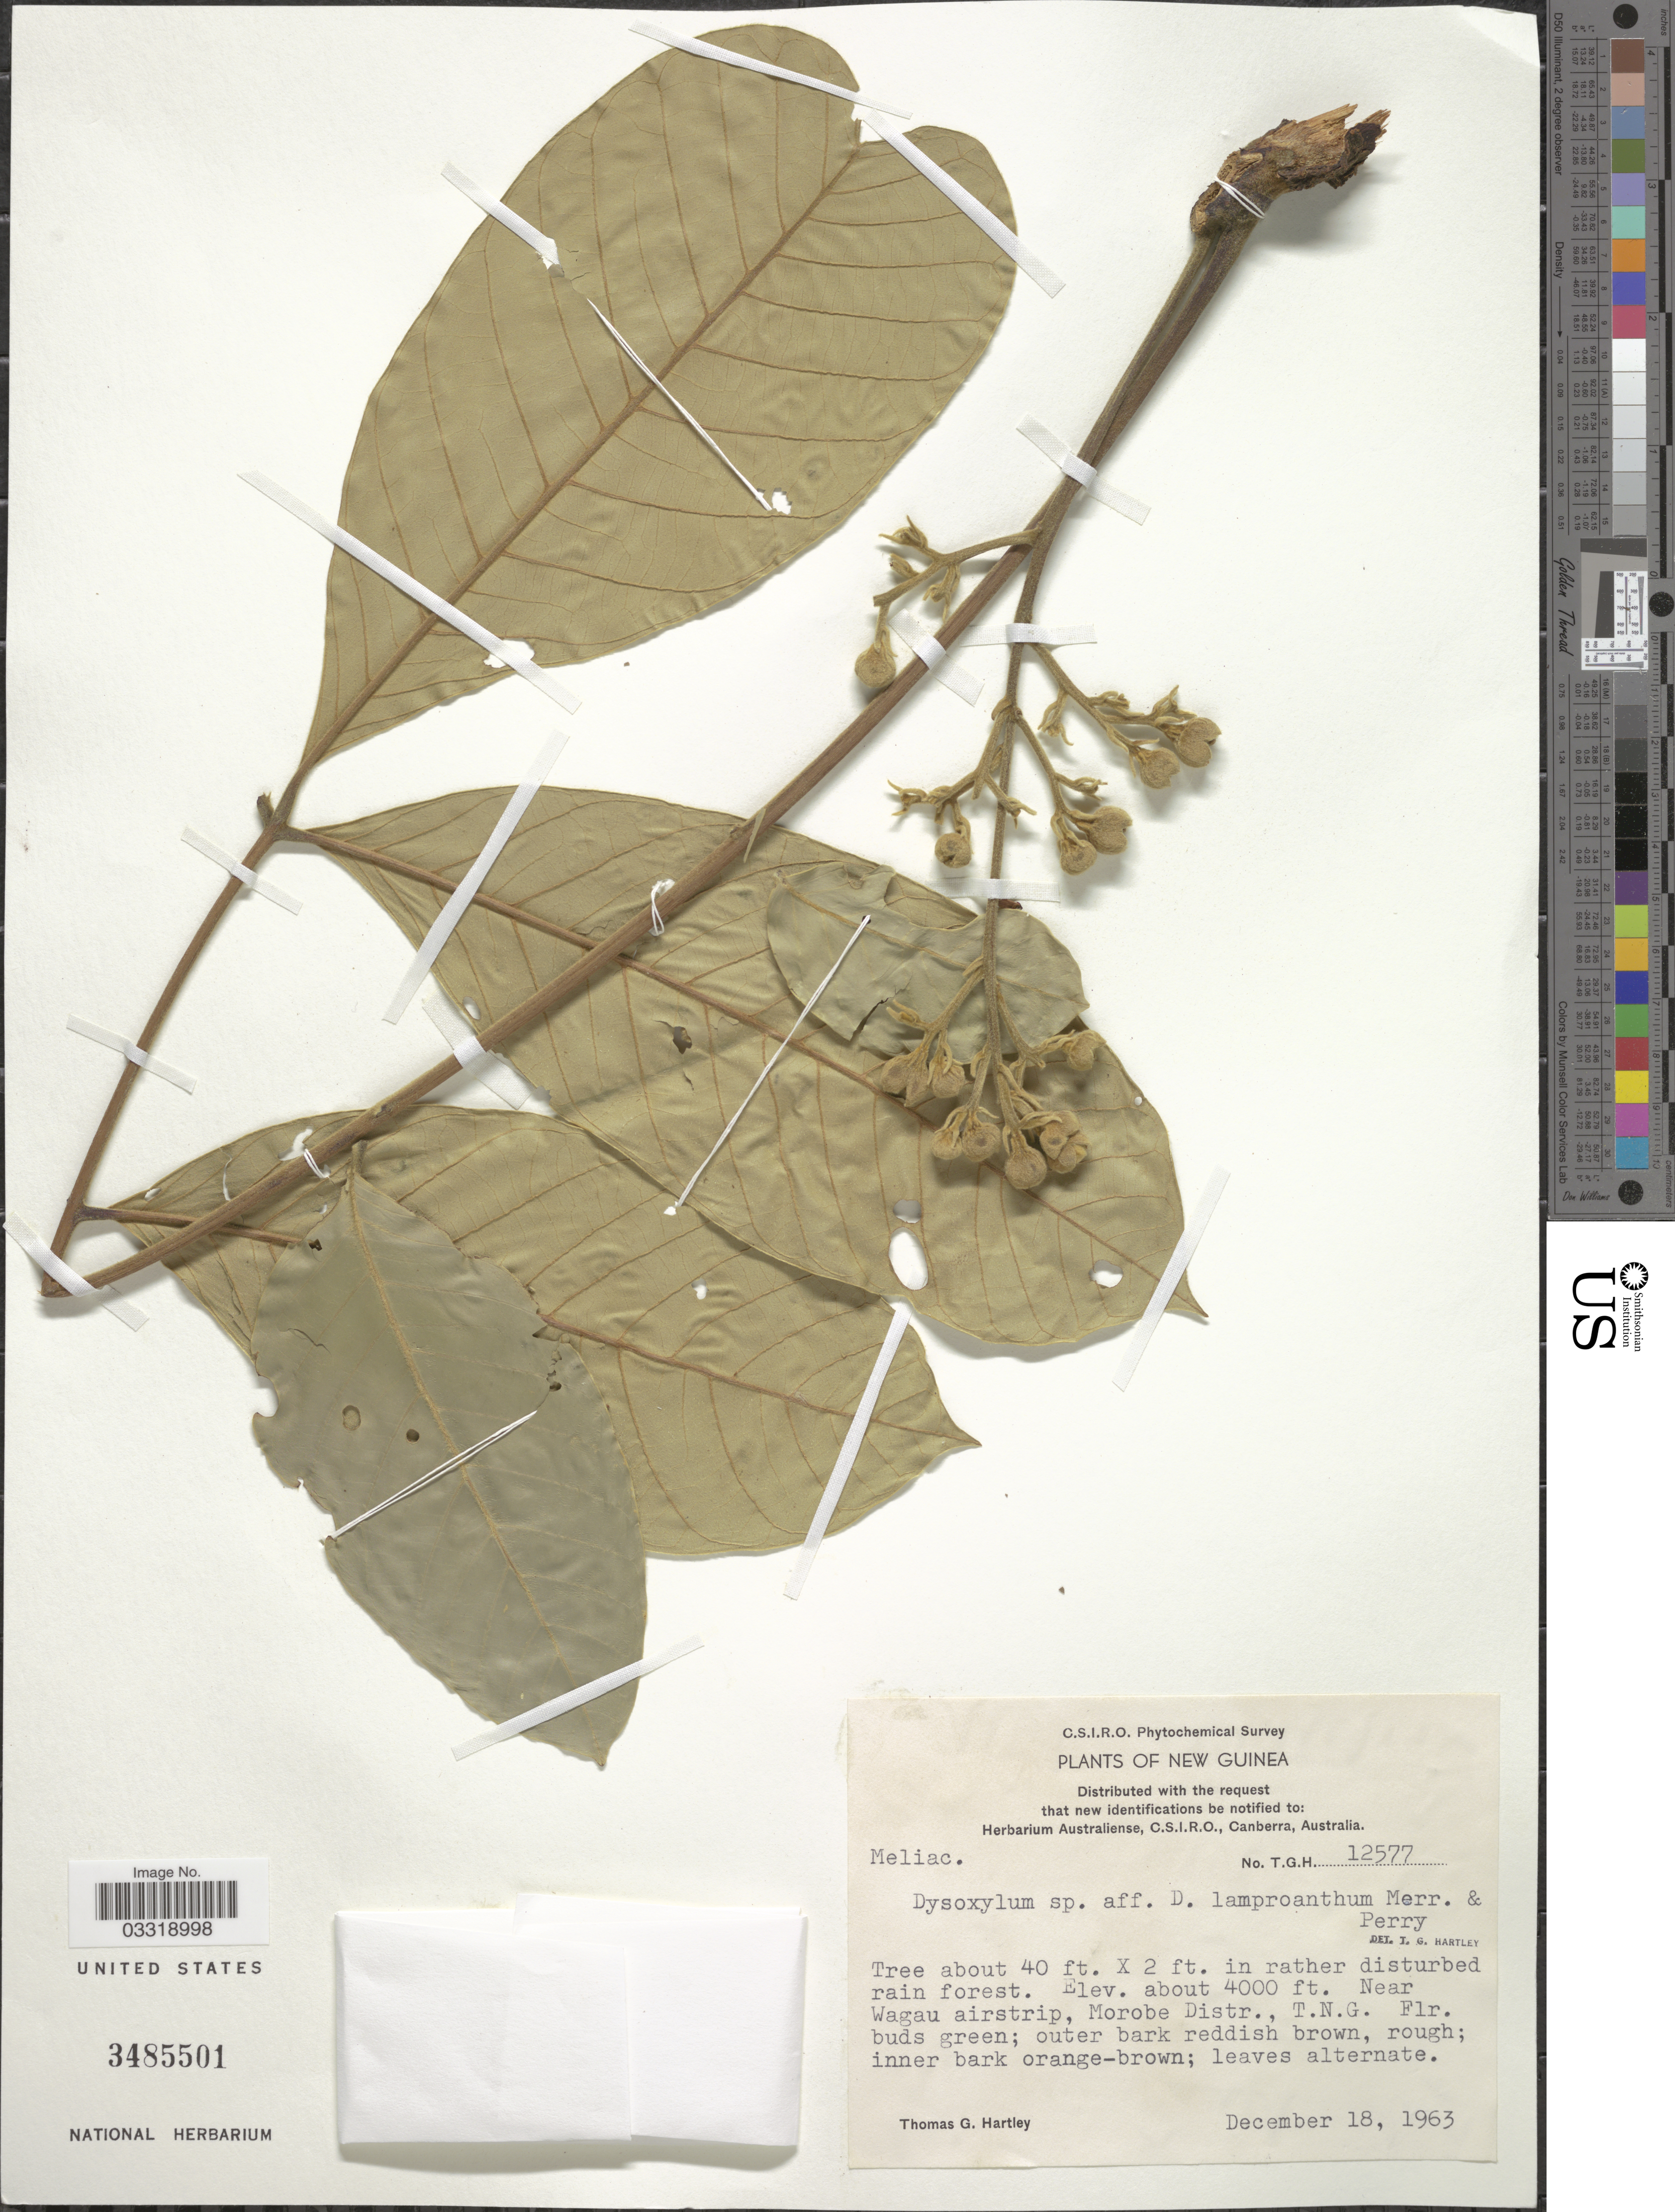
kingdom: Plantae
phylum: Tracheophyta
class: Magnoliopsida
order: Sapindales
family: Meliaceae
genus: Dysoxylum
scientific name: Dysoxylum latifolium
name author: Benth.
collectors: T. G. Hartley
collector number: TGH 12577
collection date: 1963-12-18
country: Papua New Guinea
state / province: Morobe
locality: New Guinea. Near Wagau airstrip, Morobe Distr., T.N.G.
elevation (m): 1219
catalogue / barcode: US 3485501